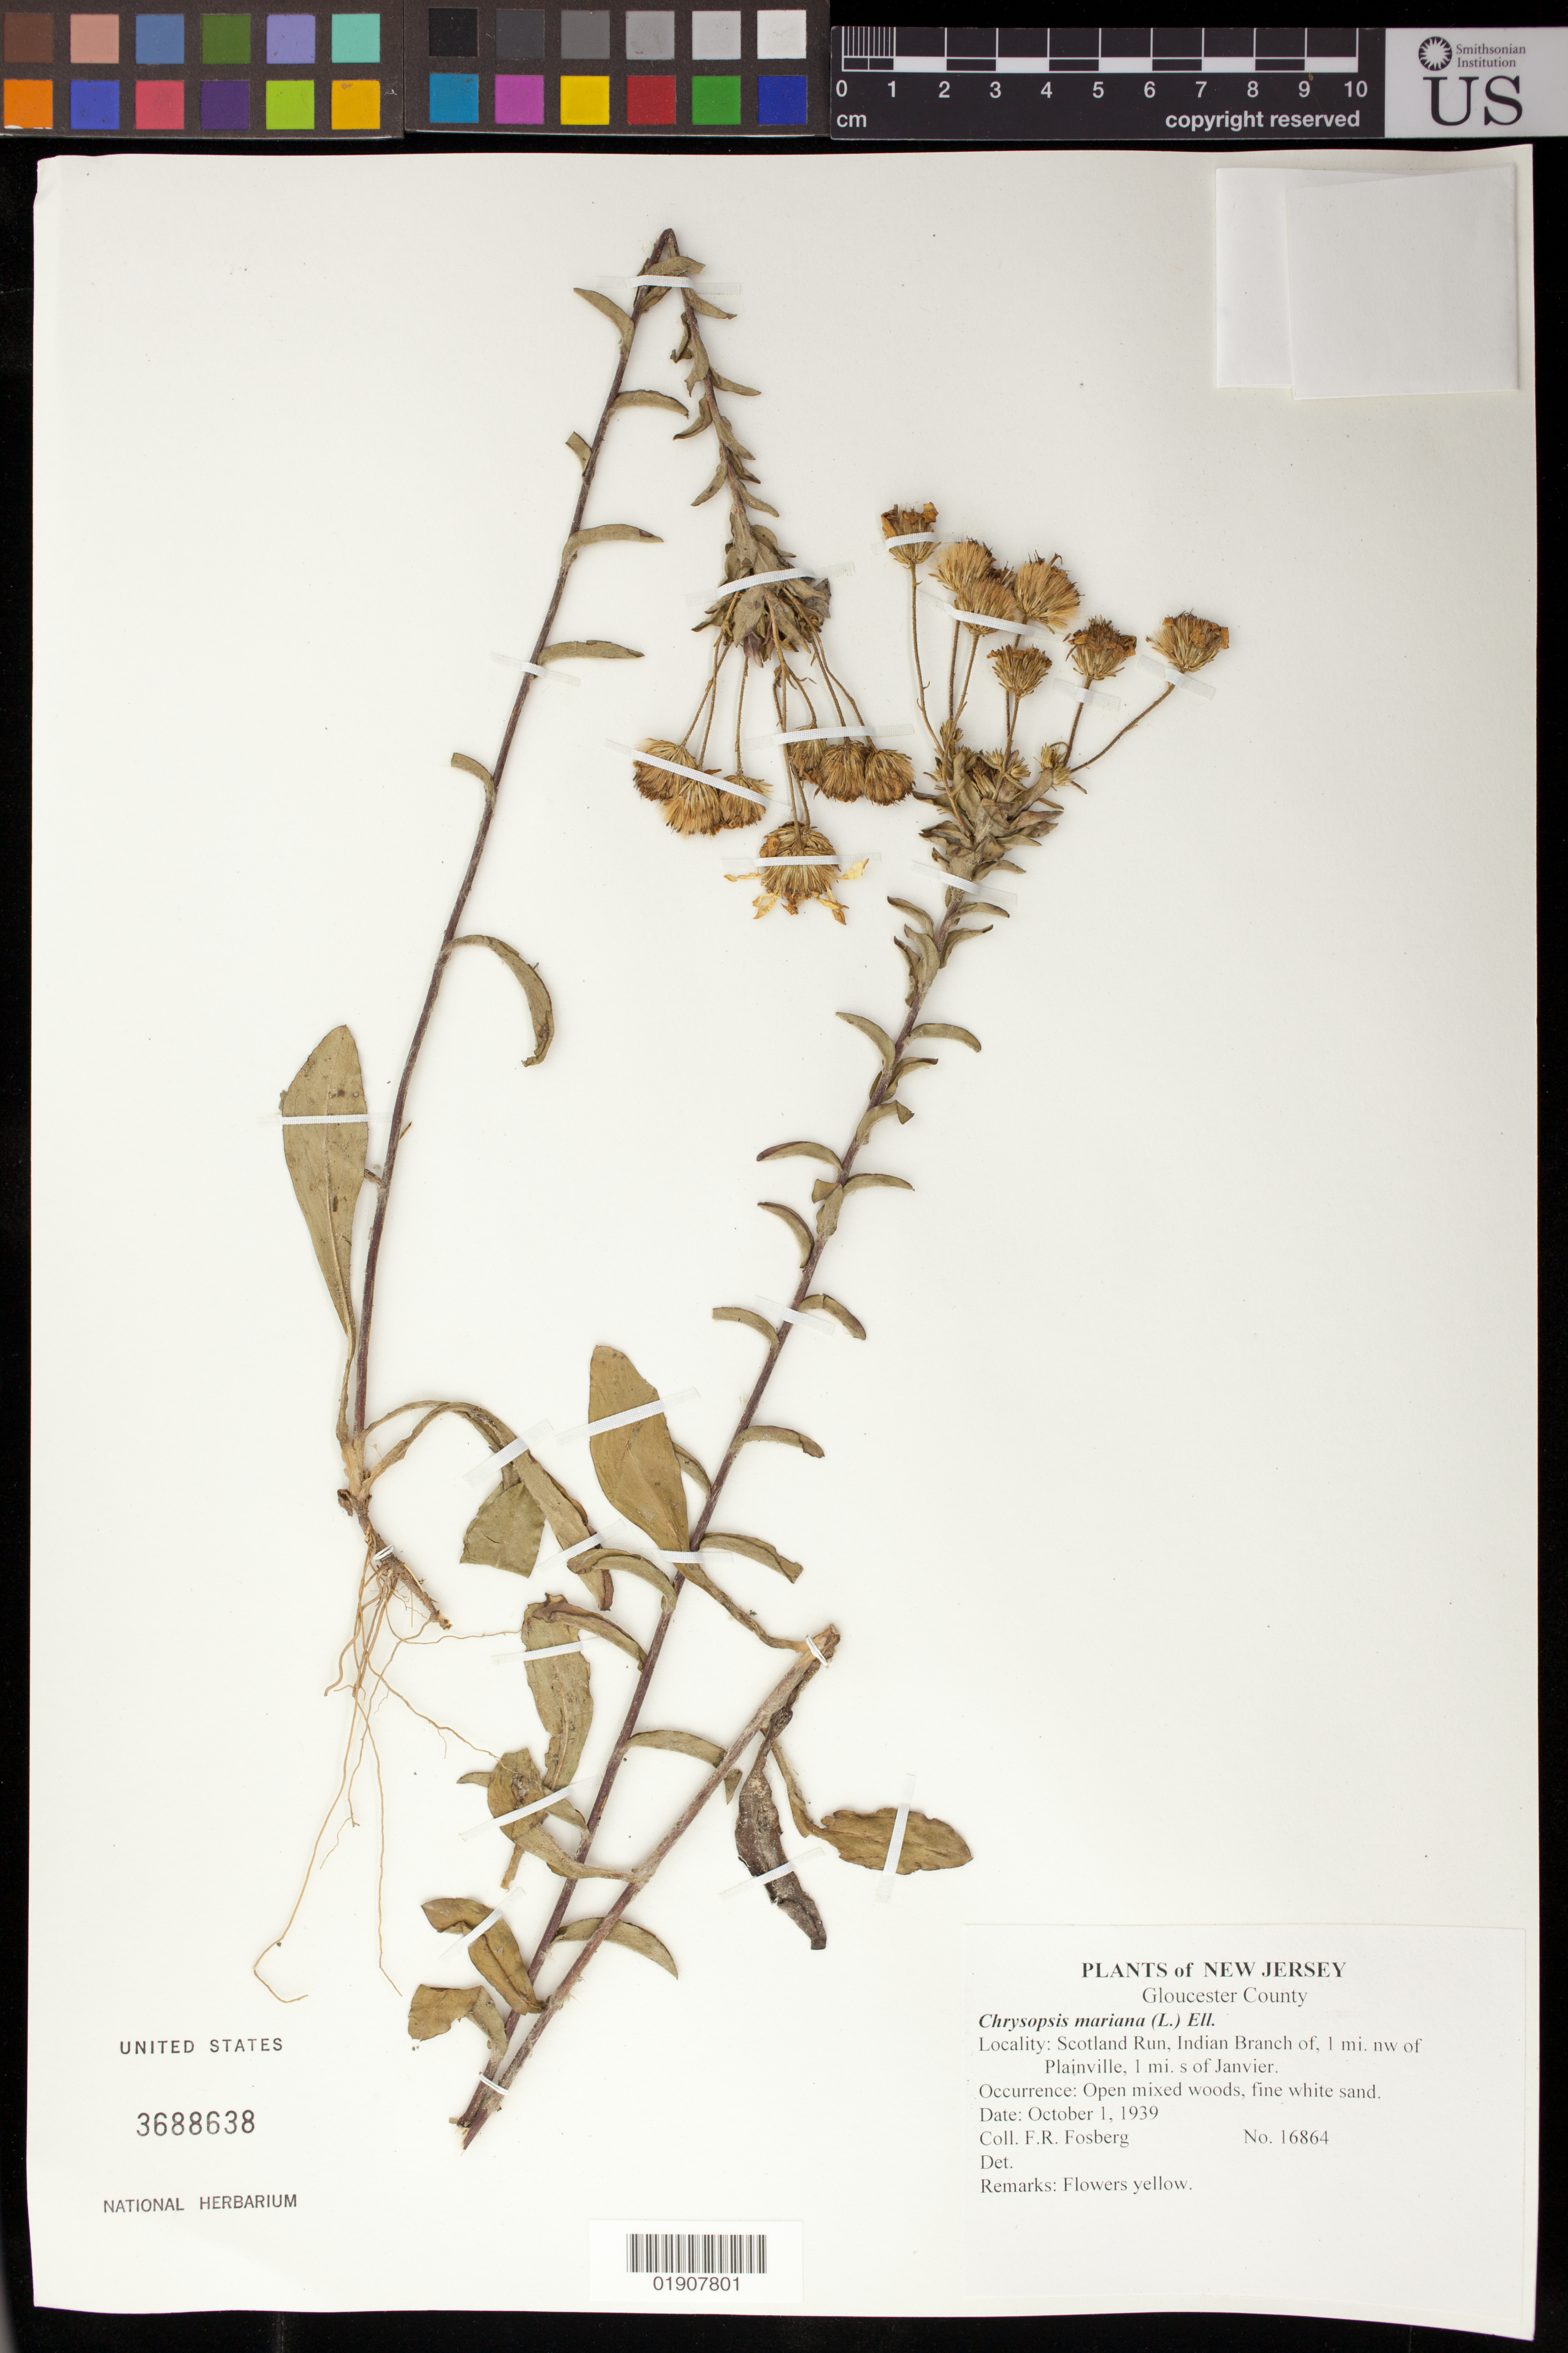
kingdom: Plantae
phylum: Tracheophyta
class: Magnoliopsida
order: Asterales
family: Asteraceae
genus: Chrysopsis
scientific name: Chrysopsis mariana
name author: (L.) Elliott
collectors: F. R. Fosberg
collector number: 16864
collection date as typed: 01 Oct 1939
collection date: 1939-10-01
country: United States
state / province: New Jersey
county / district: Gloucester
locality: Scotland Run, Indian Branch of, 1 mi. NW of Plainville, 1 mi. s of Janvier.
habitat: Open mixed woods, fine white sand.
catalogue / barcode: US 3688638